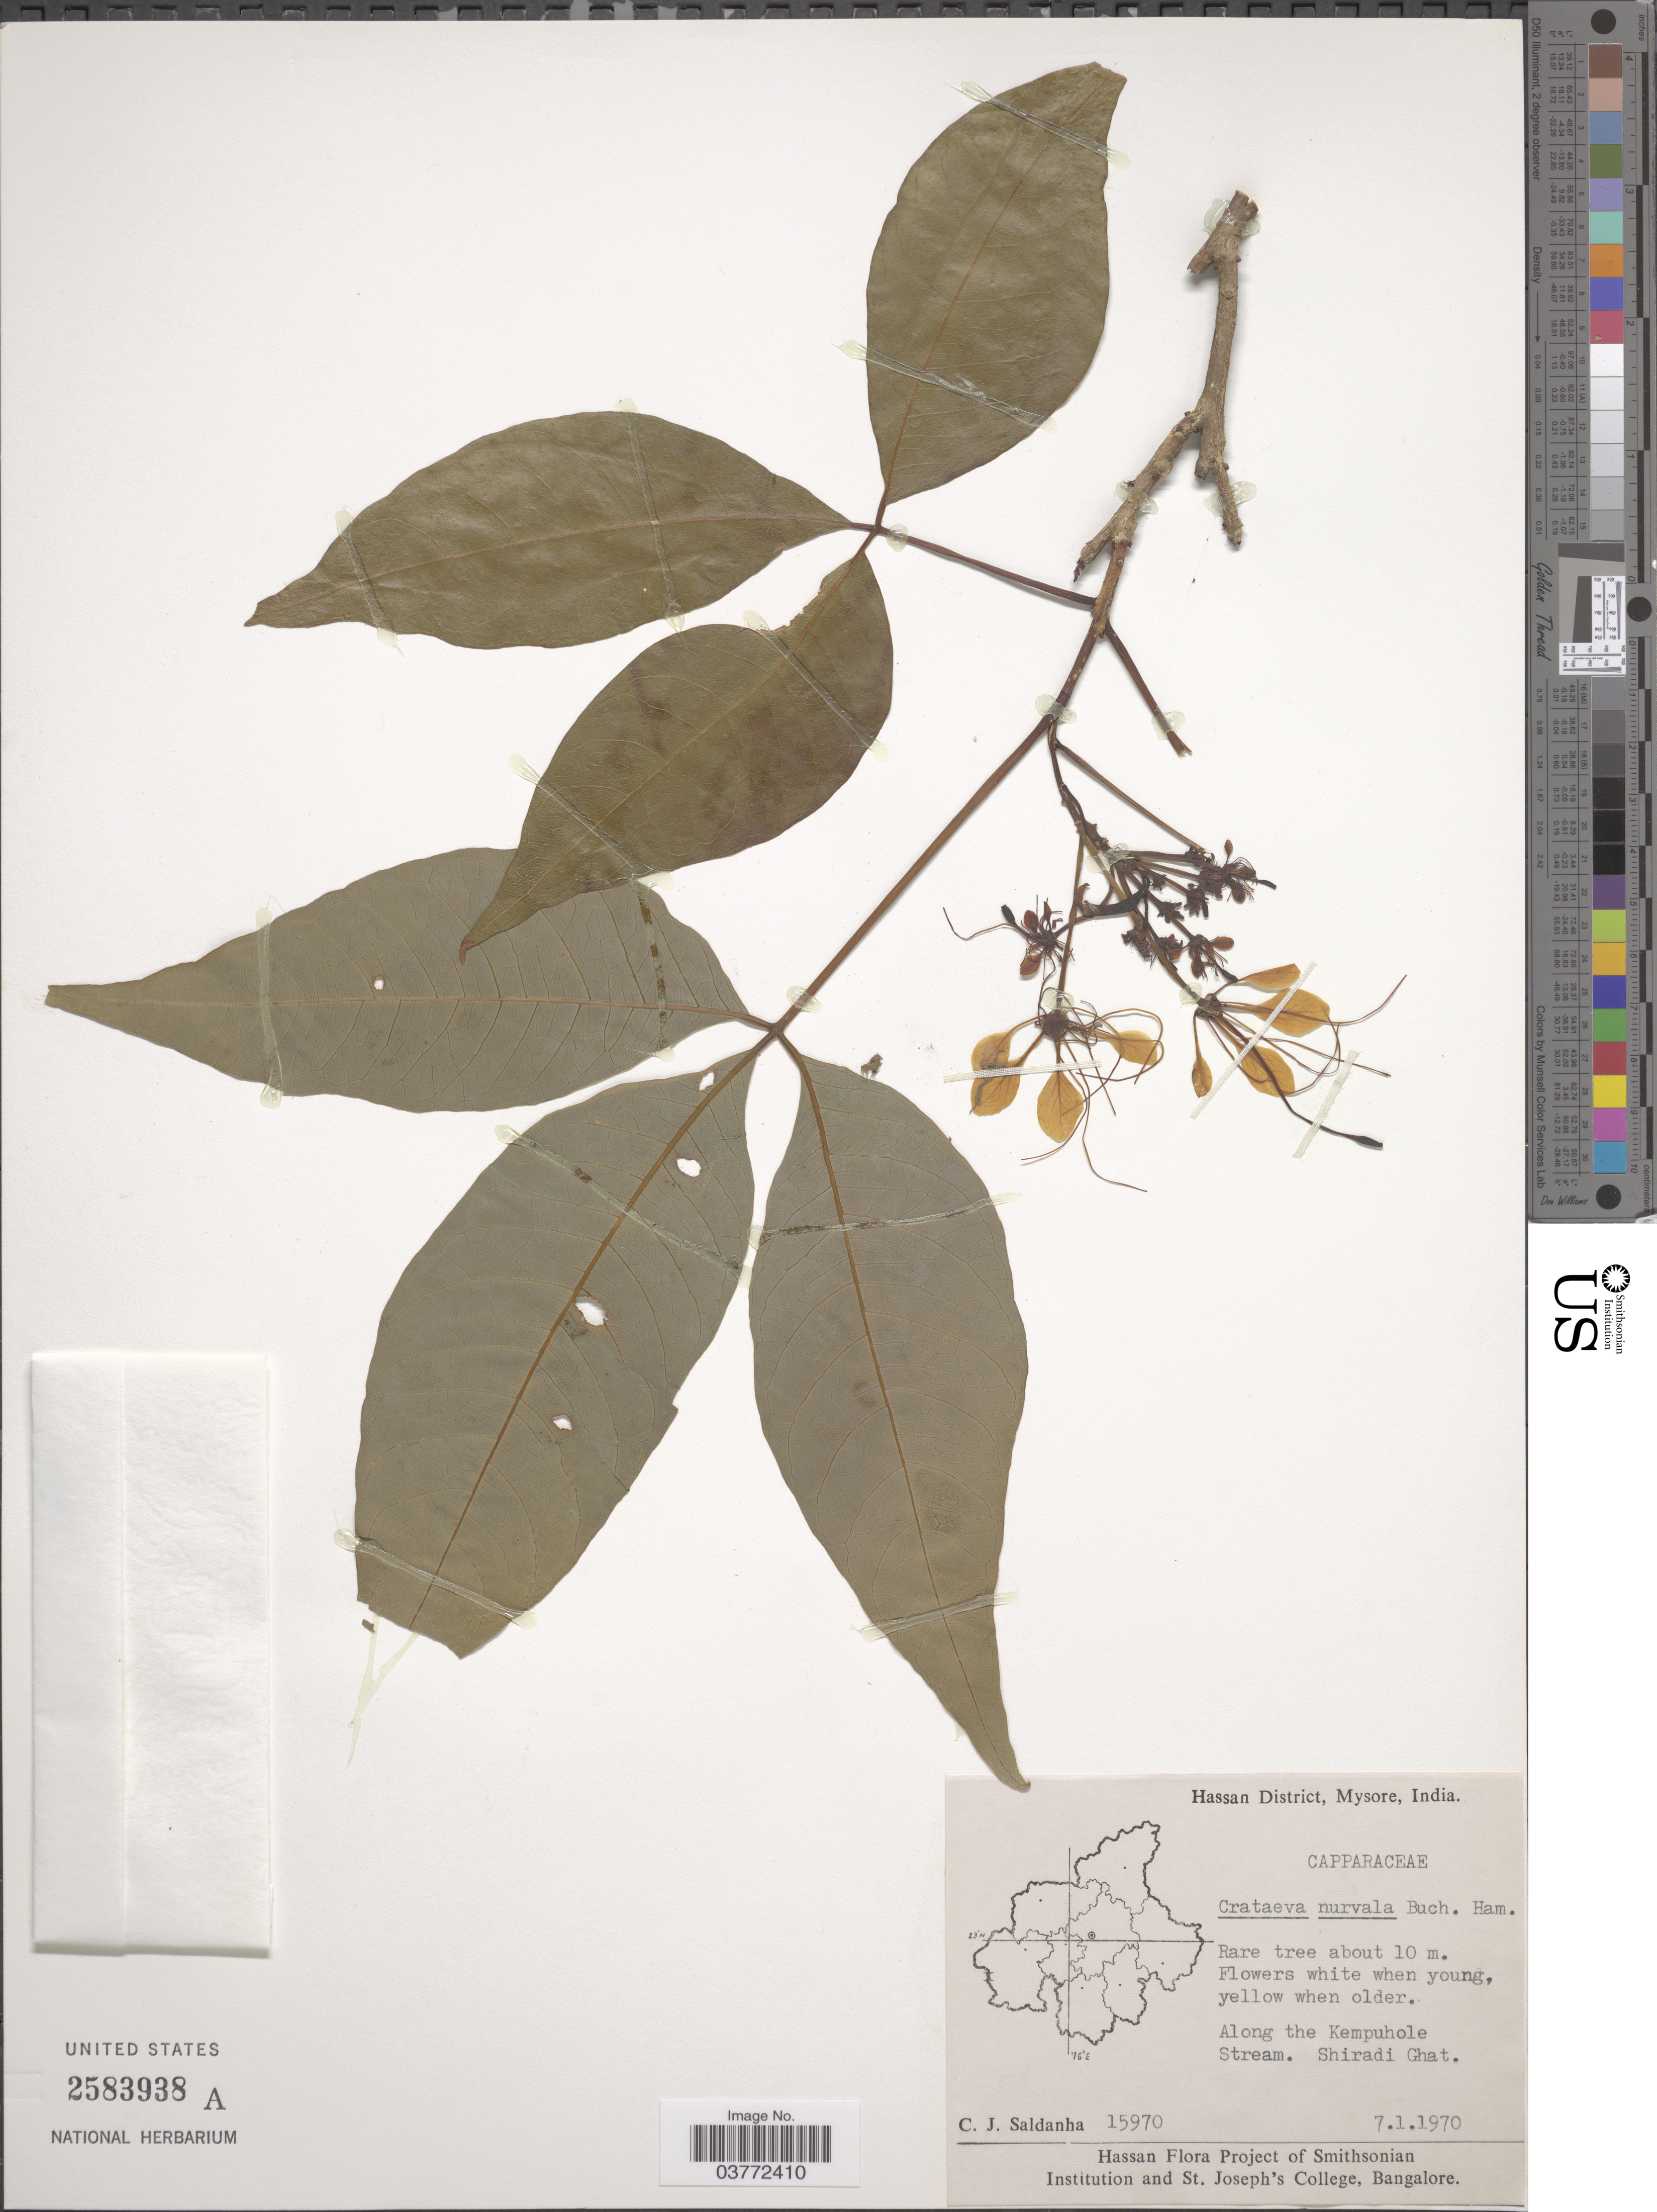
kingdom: Plantae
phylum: Tracheophyta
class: Magnoliopsida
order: Brassicales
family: Capparaceae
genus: Crateva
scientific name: Crateva nurvala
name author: Buch.-Ham.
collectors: C. J. Saldanha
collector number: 15970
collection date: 1970-01-07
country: India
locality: Hassan District, Mysore. Along the Kempuhole Stream. Shiradi Ghat.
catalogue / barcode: US 2583938A